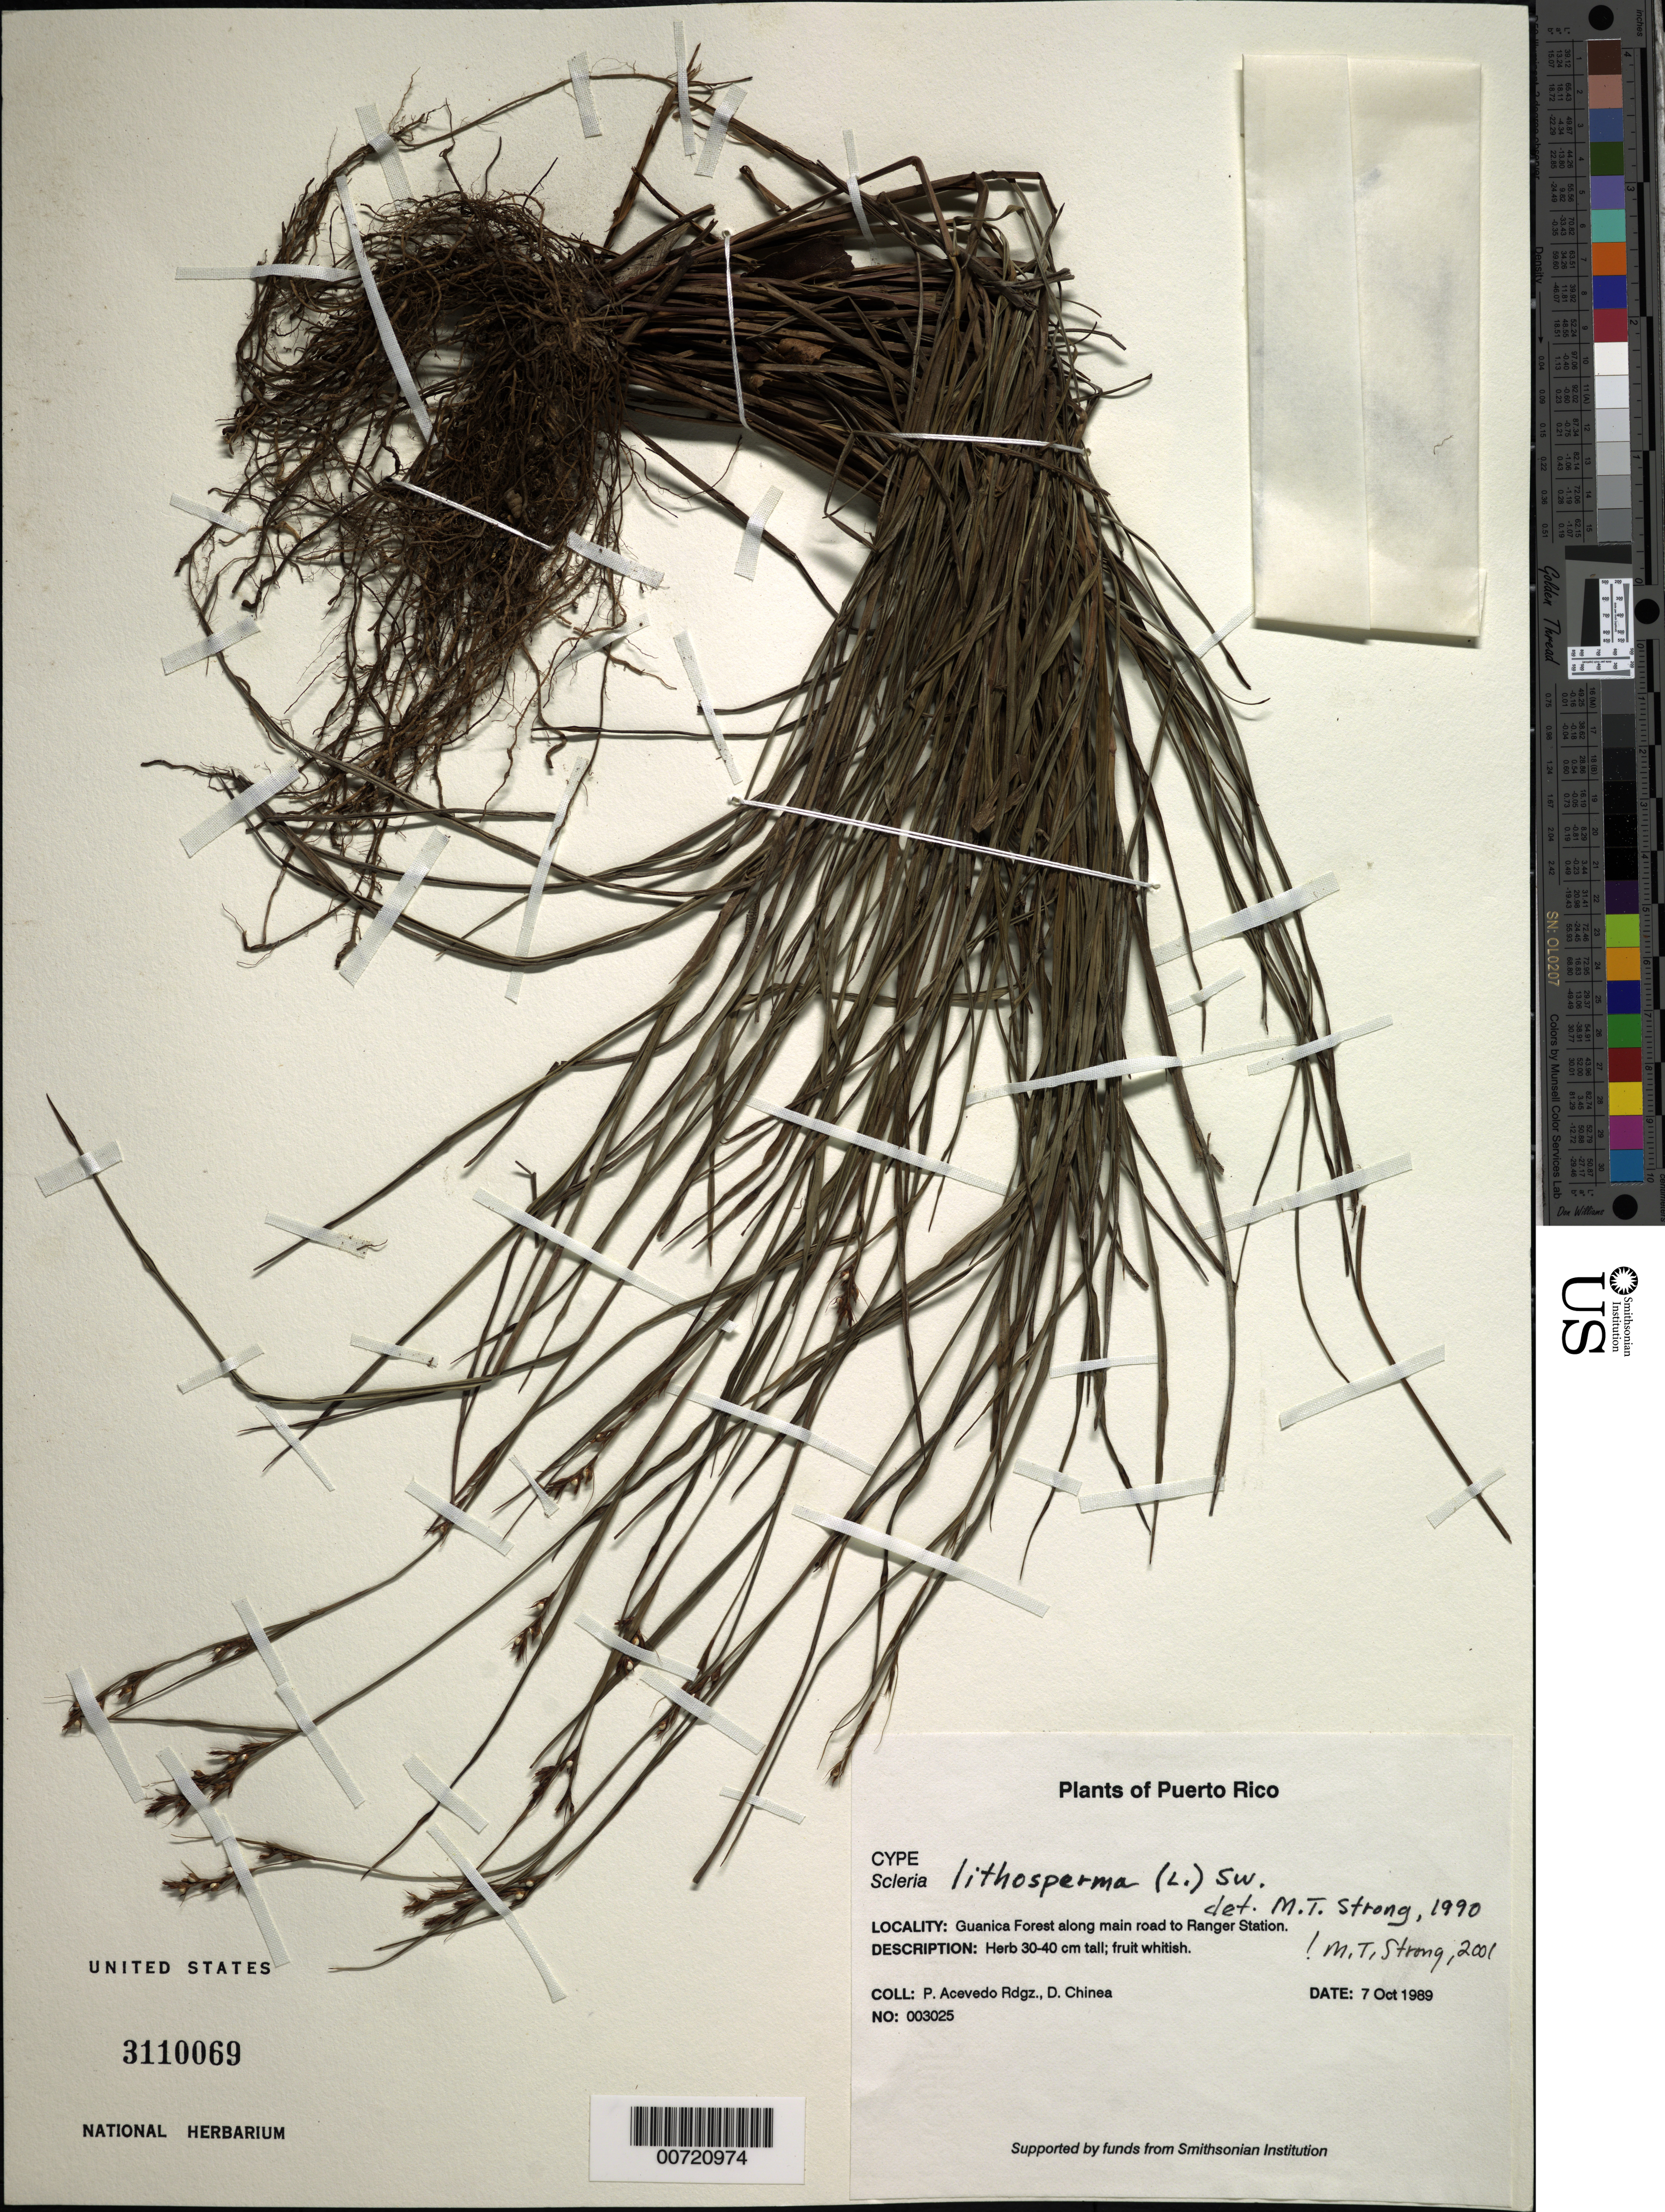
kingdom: Plantae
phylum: Tracheophyta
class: Liliopsida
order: Poales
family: Cyperaceae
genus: Scleria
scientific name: Scleria lithosperma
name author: (L.) Sw.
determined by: Strong, M. T., (US), Smithsonian Institution - National Museum of Natural History (UNITED STATES)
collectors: P. Acevedo-Rodr. & D. Chinea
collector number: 3025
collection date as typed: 07 Oct 1989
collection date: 1989-10-07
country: Puerto Rico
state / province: Guánica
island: Puerto Rico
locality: Guánica; Guánica Forest along main road to Ranger Station.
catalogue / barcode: US 3110069